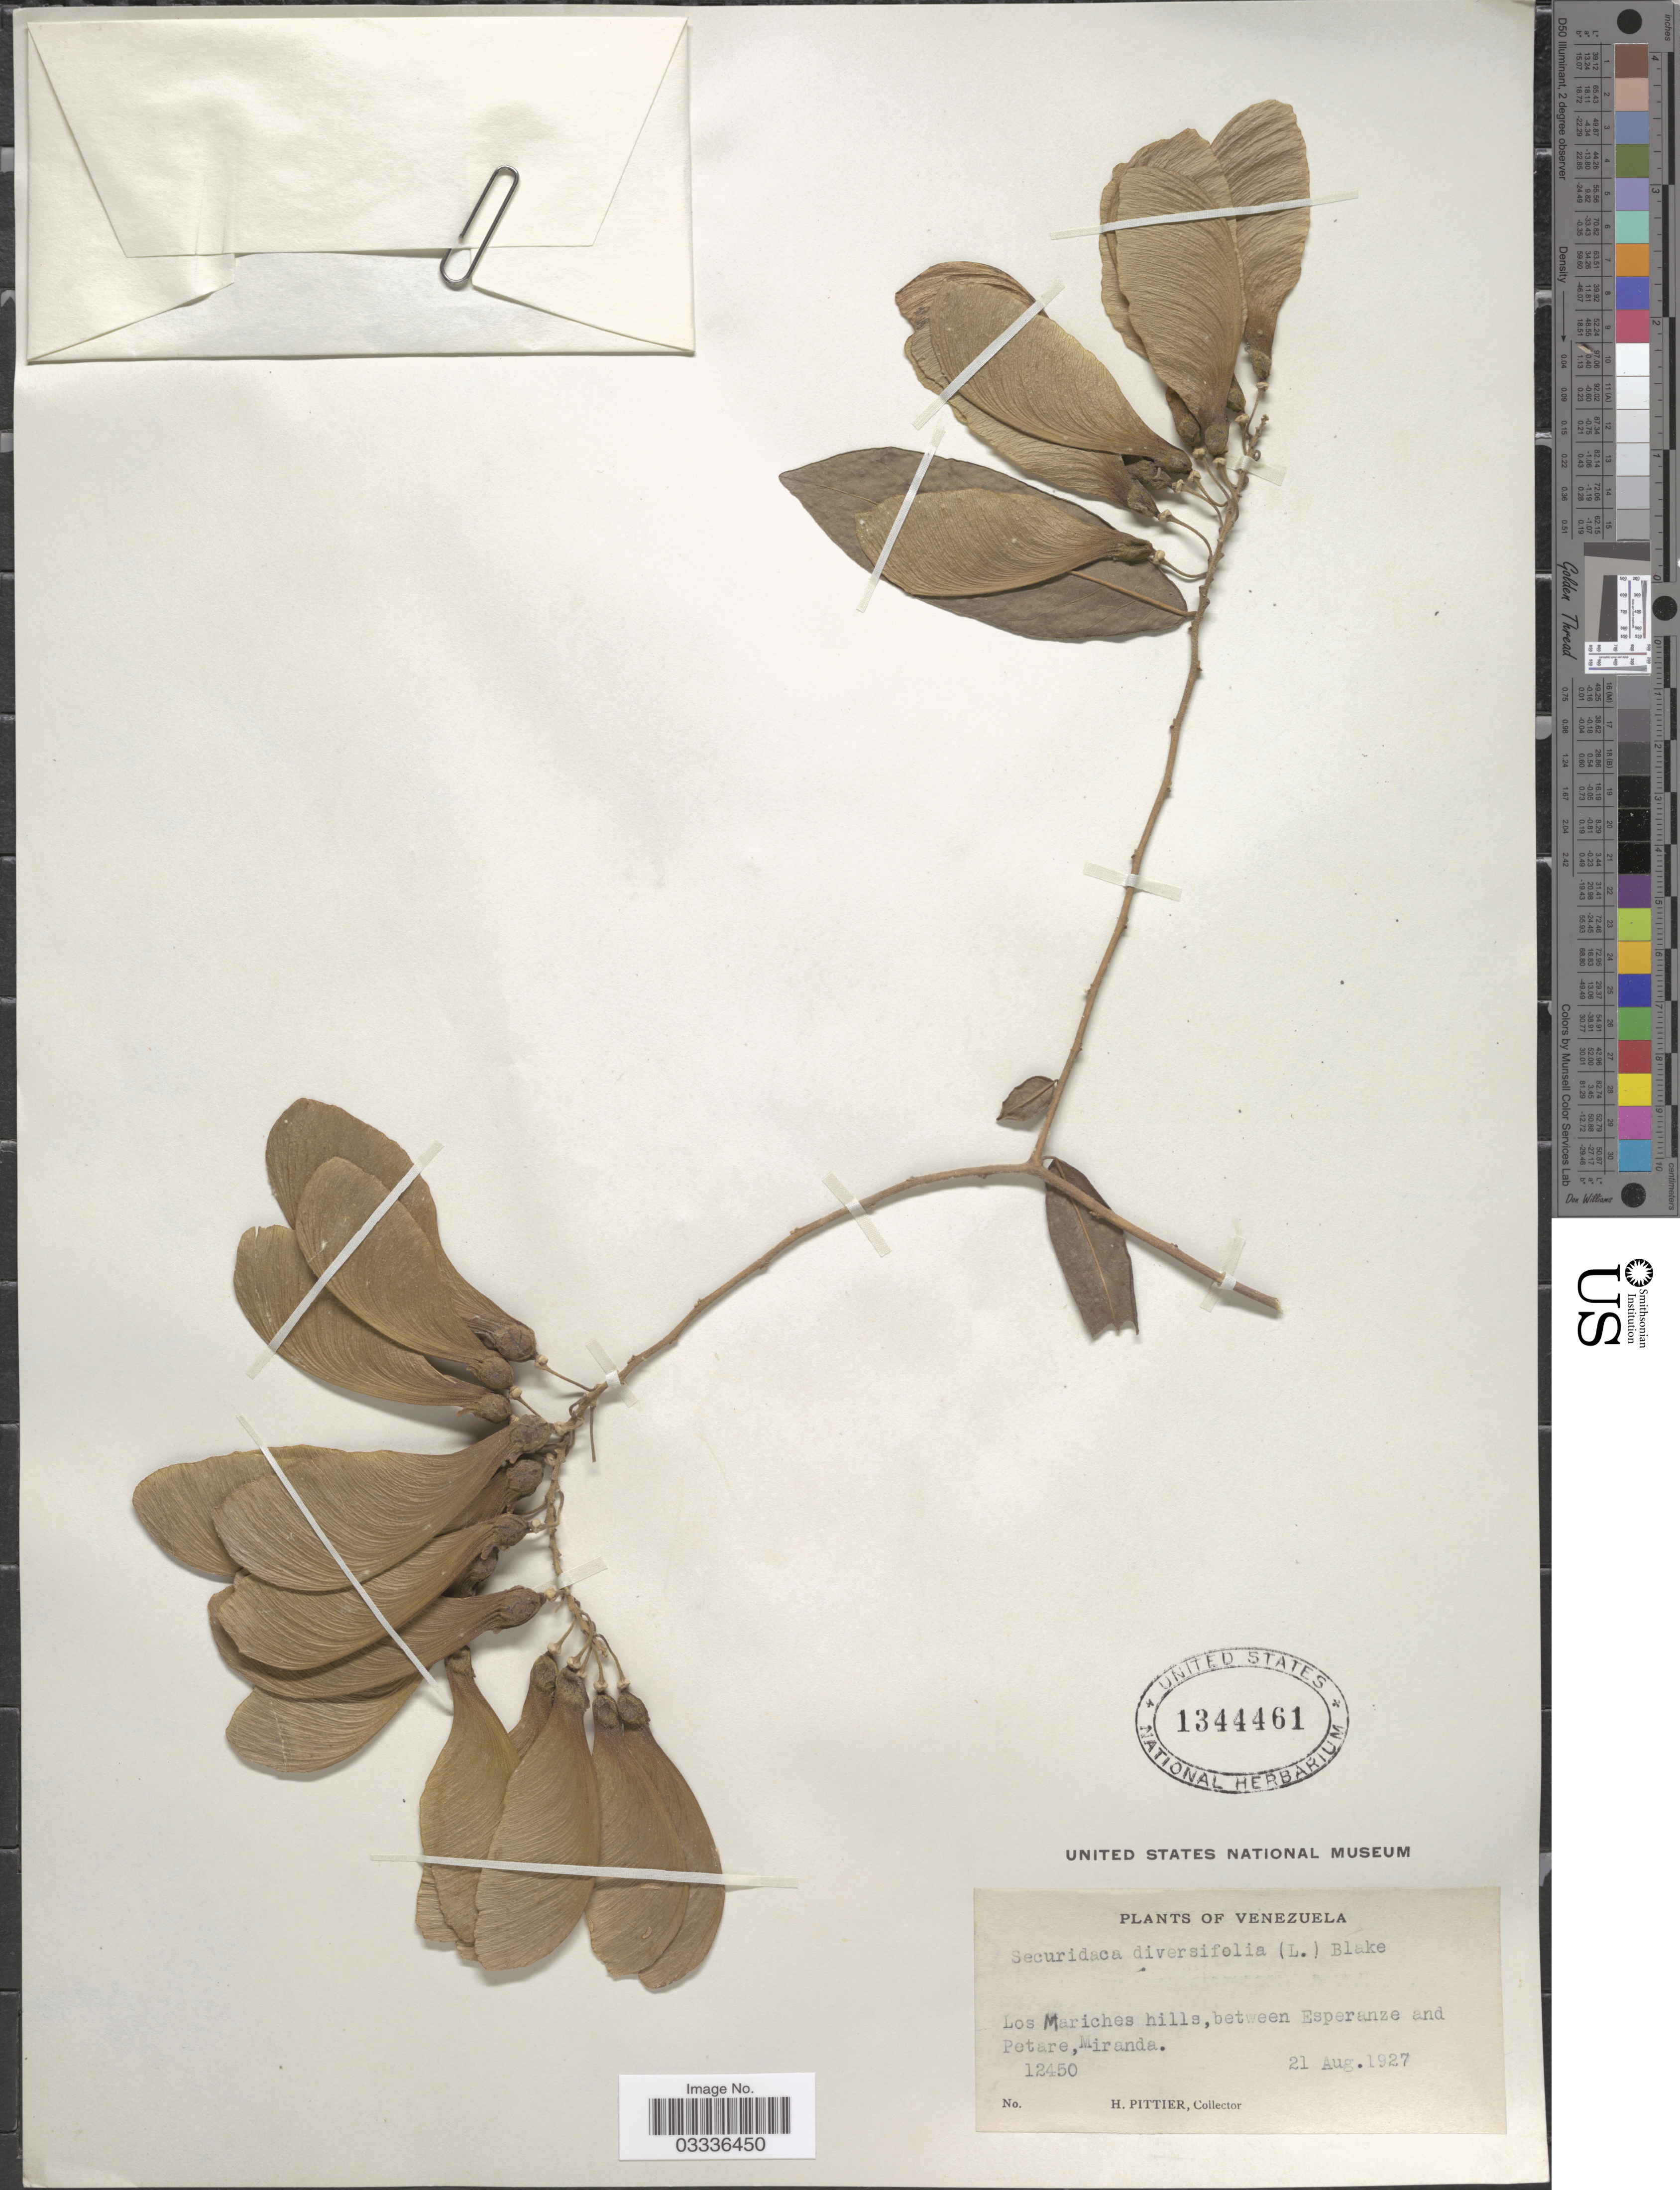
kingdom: Plantae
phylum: Tracheophyta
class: Magnoliopsida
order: Fabales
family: Polygalaceae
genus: Securidaca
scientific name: Securidaca fendleri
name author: Chodat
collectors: H. F. Pittier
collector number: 12450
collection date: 1927-08-21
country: Venezuela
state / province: Miranda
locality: Los Mariches hills, between Esperanze and Petare.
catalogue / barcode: US 1344461